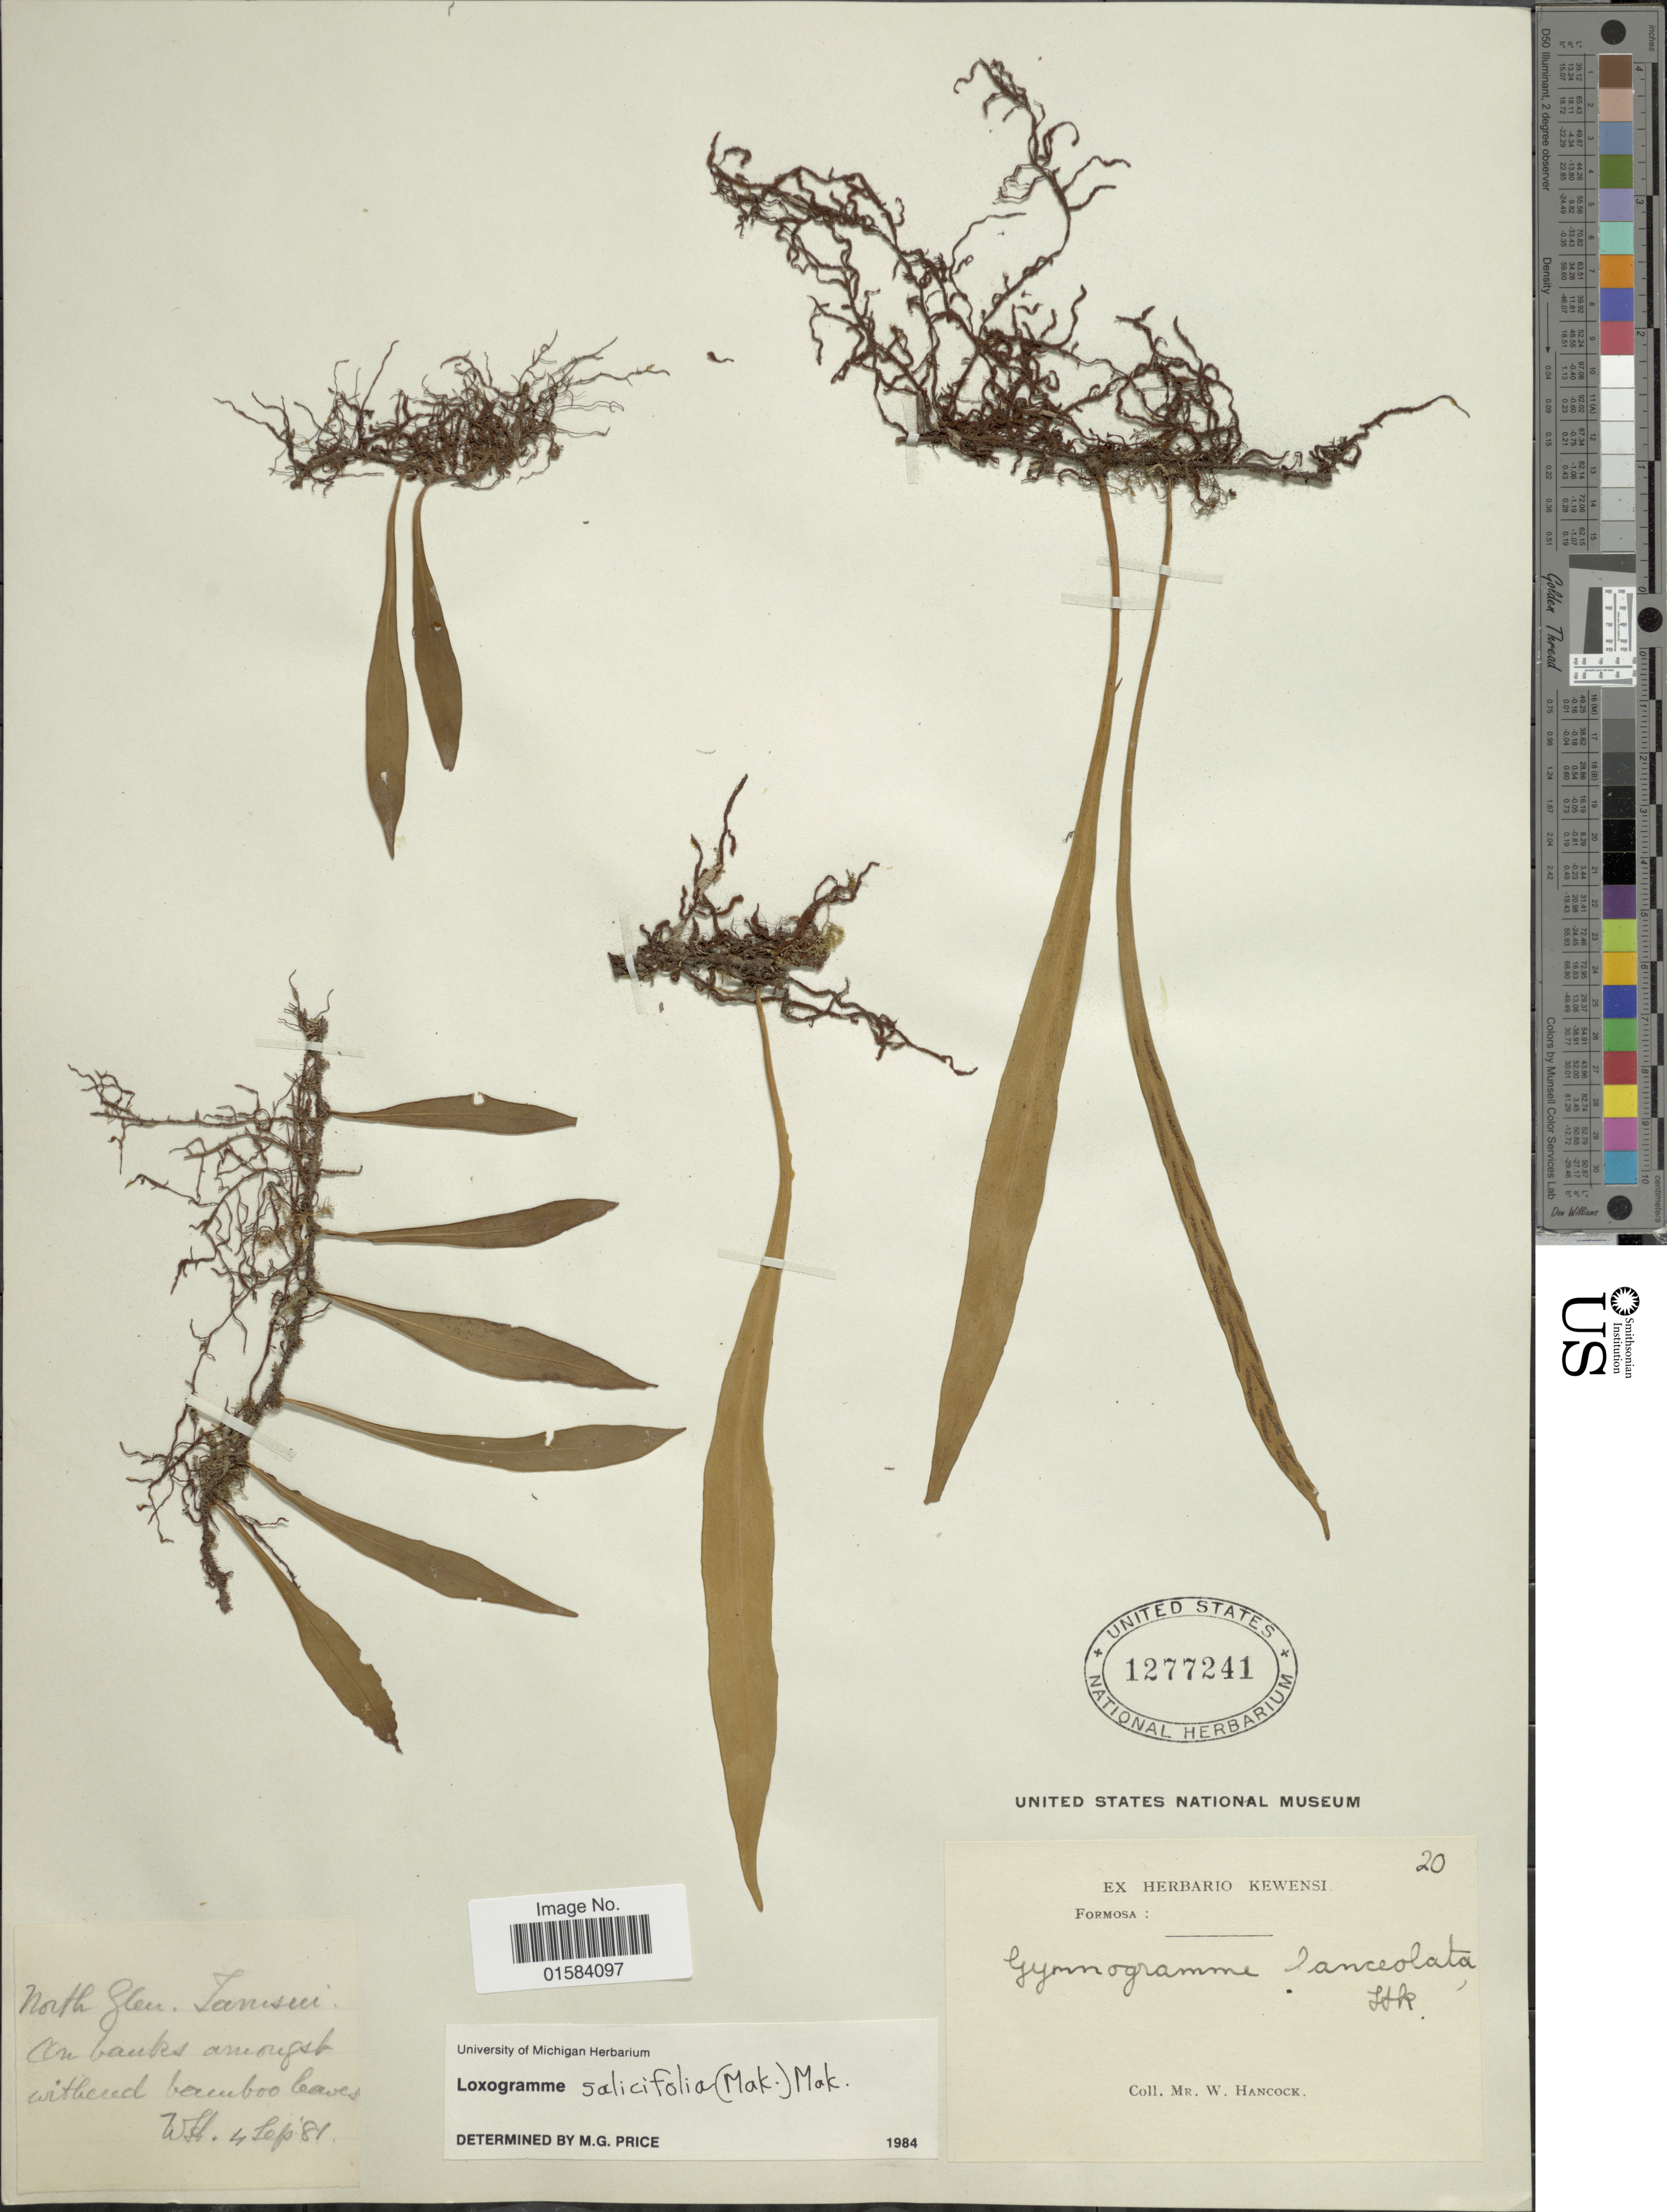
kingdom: Plantae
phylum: Tracheophyta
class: Polypodiopsida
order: Polypodiales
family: Polypodiaceae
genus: Loxogramme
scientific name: Loxogramme salicifolia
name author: (Makino) Makino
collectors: W. Hancock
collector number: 20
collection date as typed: Transcribed d/m/y: 4/9/81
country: Taiwan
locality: Formosa. On banks amongst withered bamboo leaves.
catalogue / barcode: US 1277241